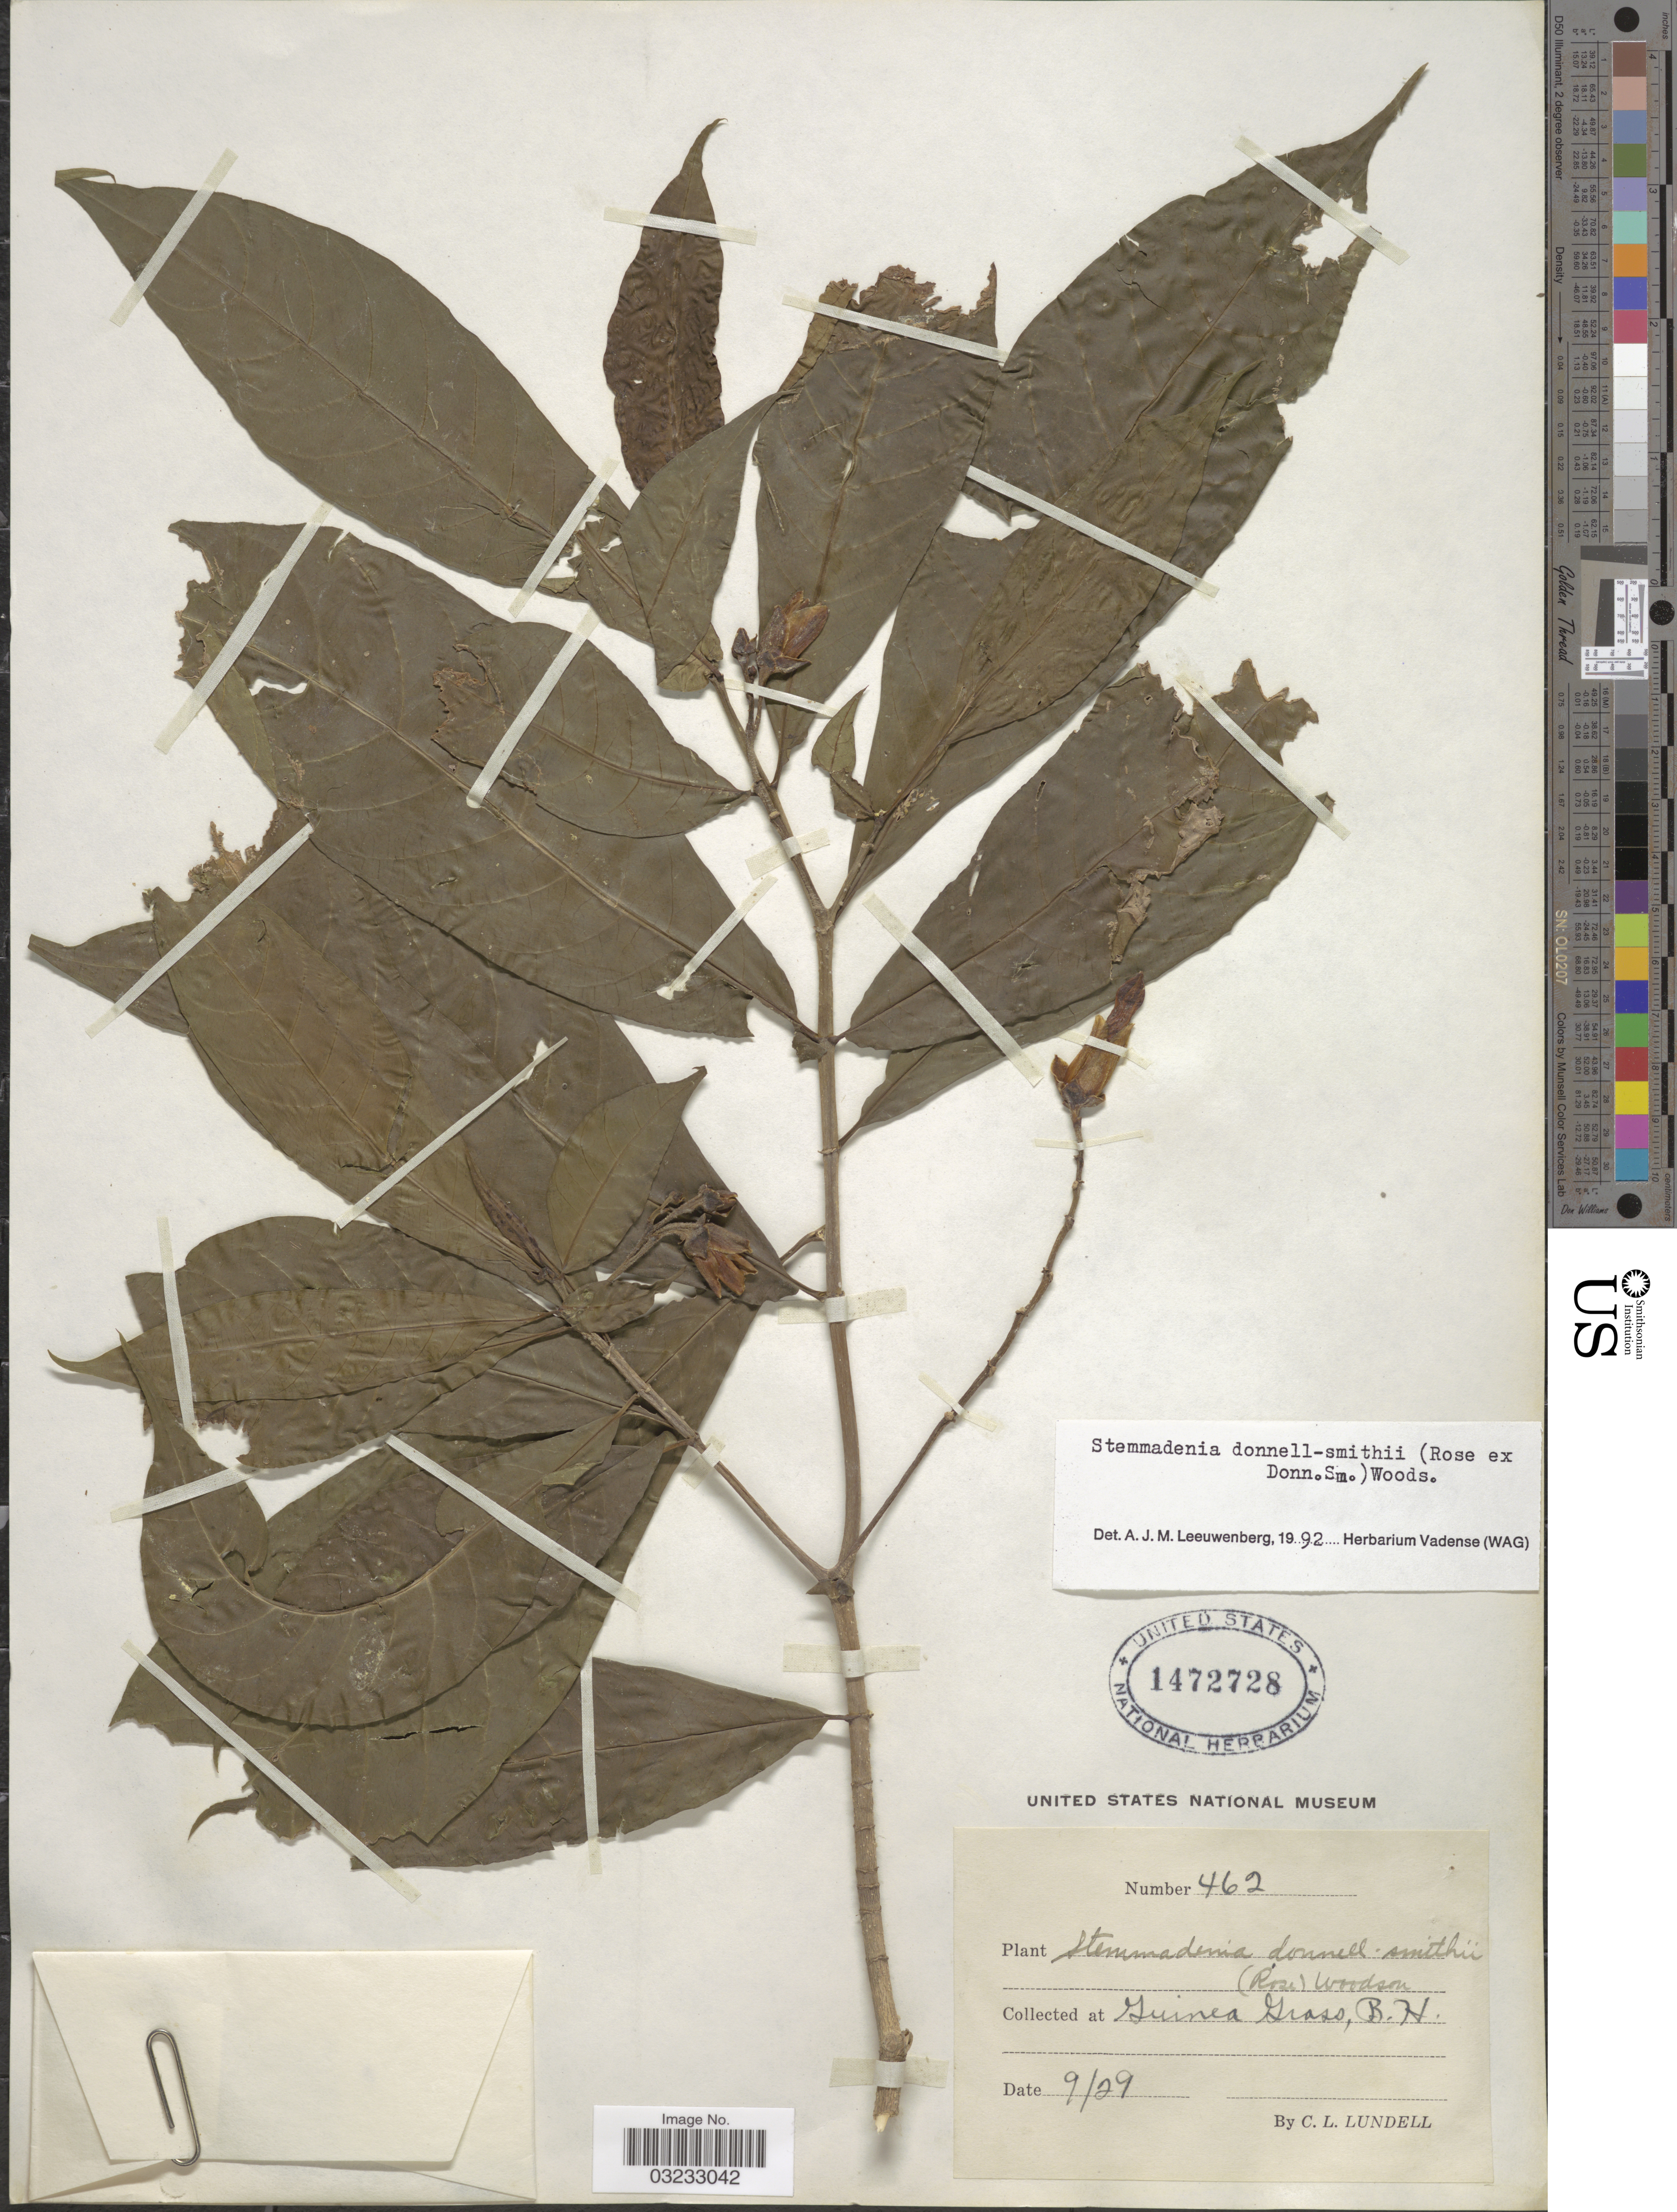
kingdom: Plantae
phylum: Tracheophyta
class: Magnoliopsida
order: Gentianales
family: Apocynaceae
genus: Stemmadenia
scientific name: Stemmadenia donnell-smithii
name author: (Rose ex Donn. Sm.) Woodson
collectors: C. L. Lundell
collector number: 462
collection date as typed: Transcribed d/m/y: /9/29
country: Belize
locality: Guinea Grass, B.H.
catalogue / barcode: US 1472728